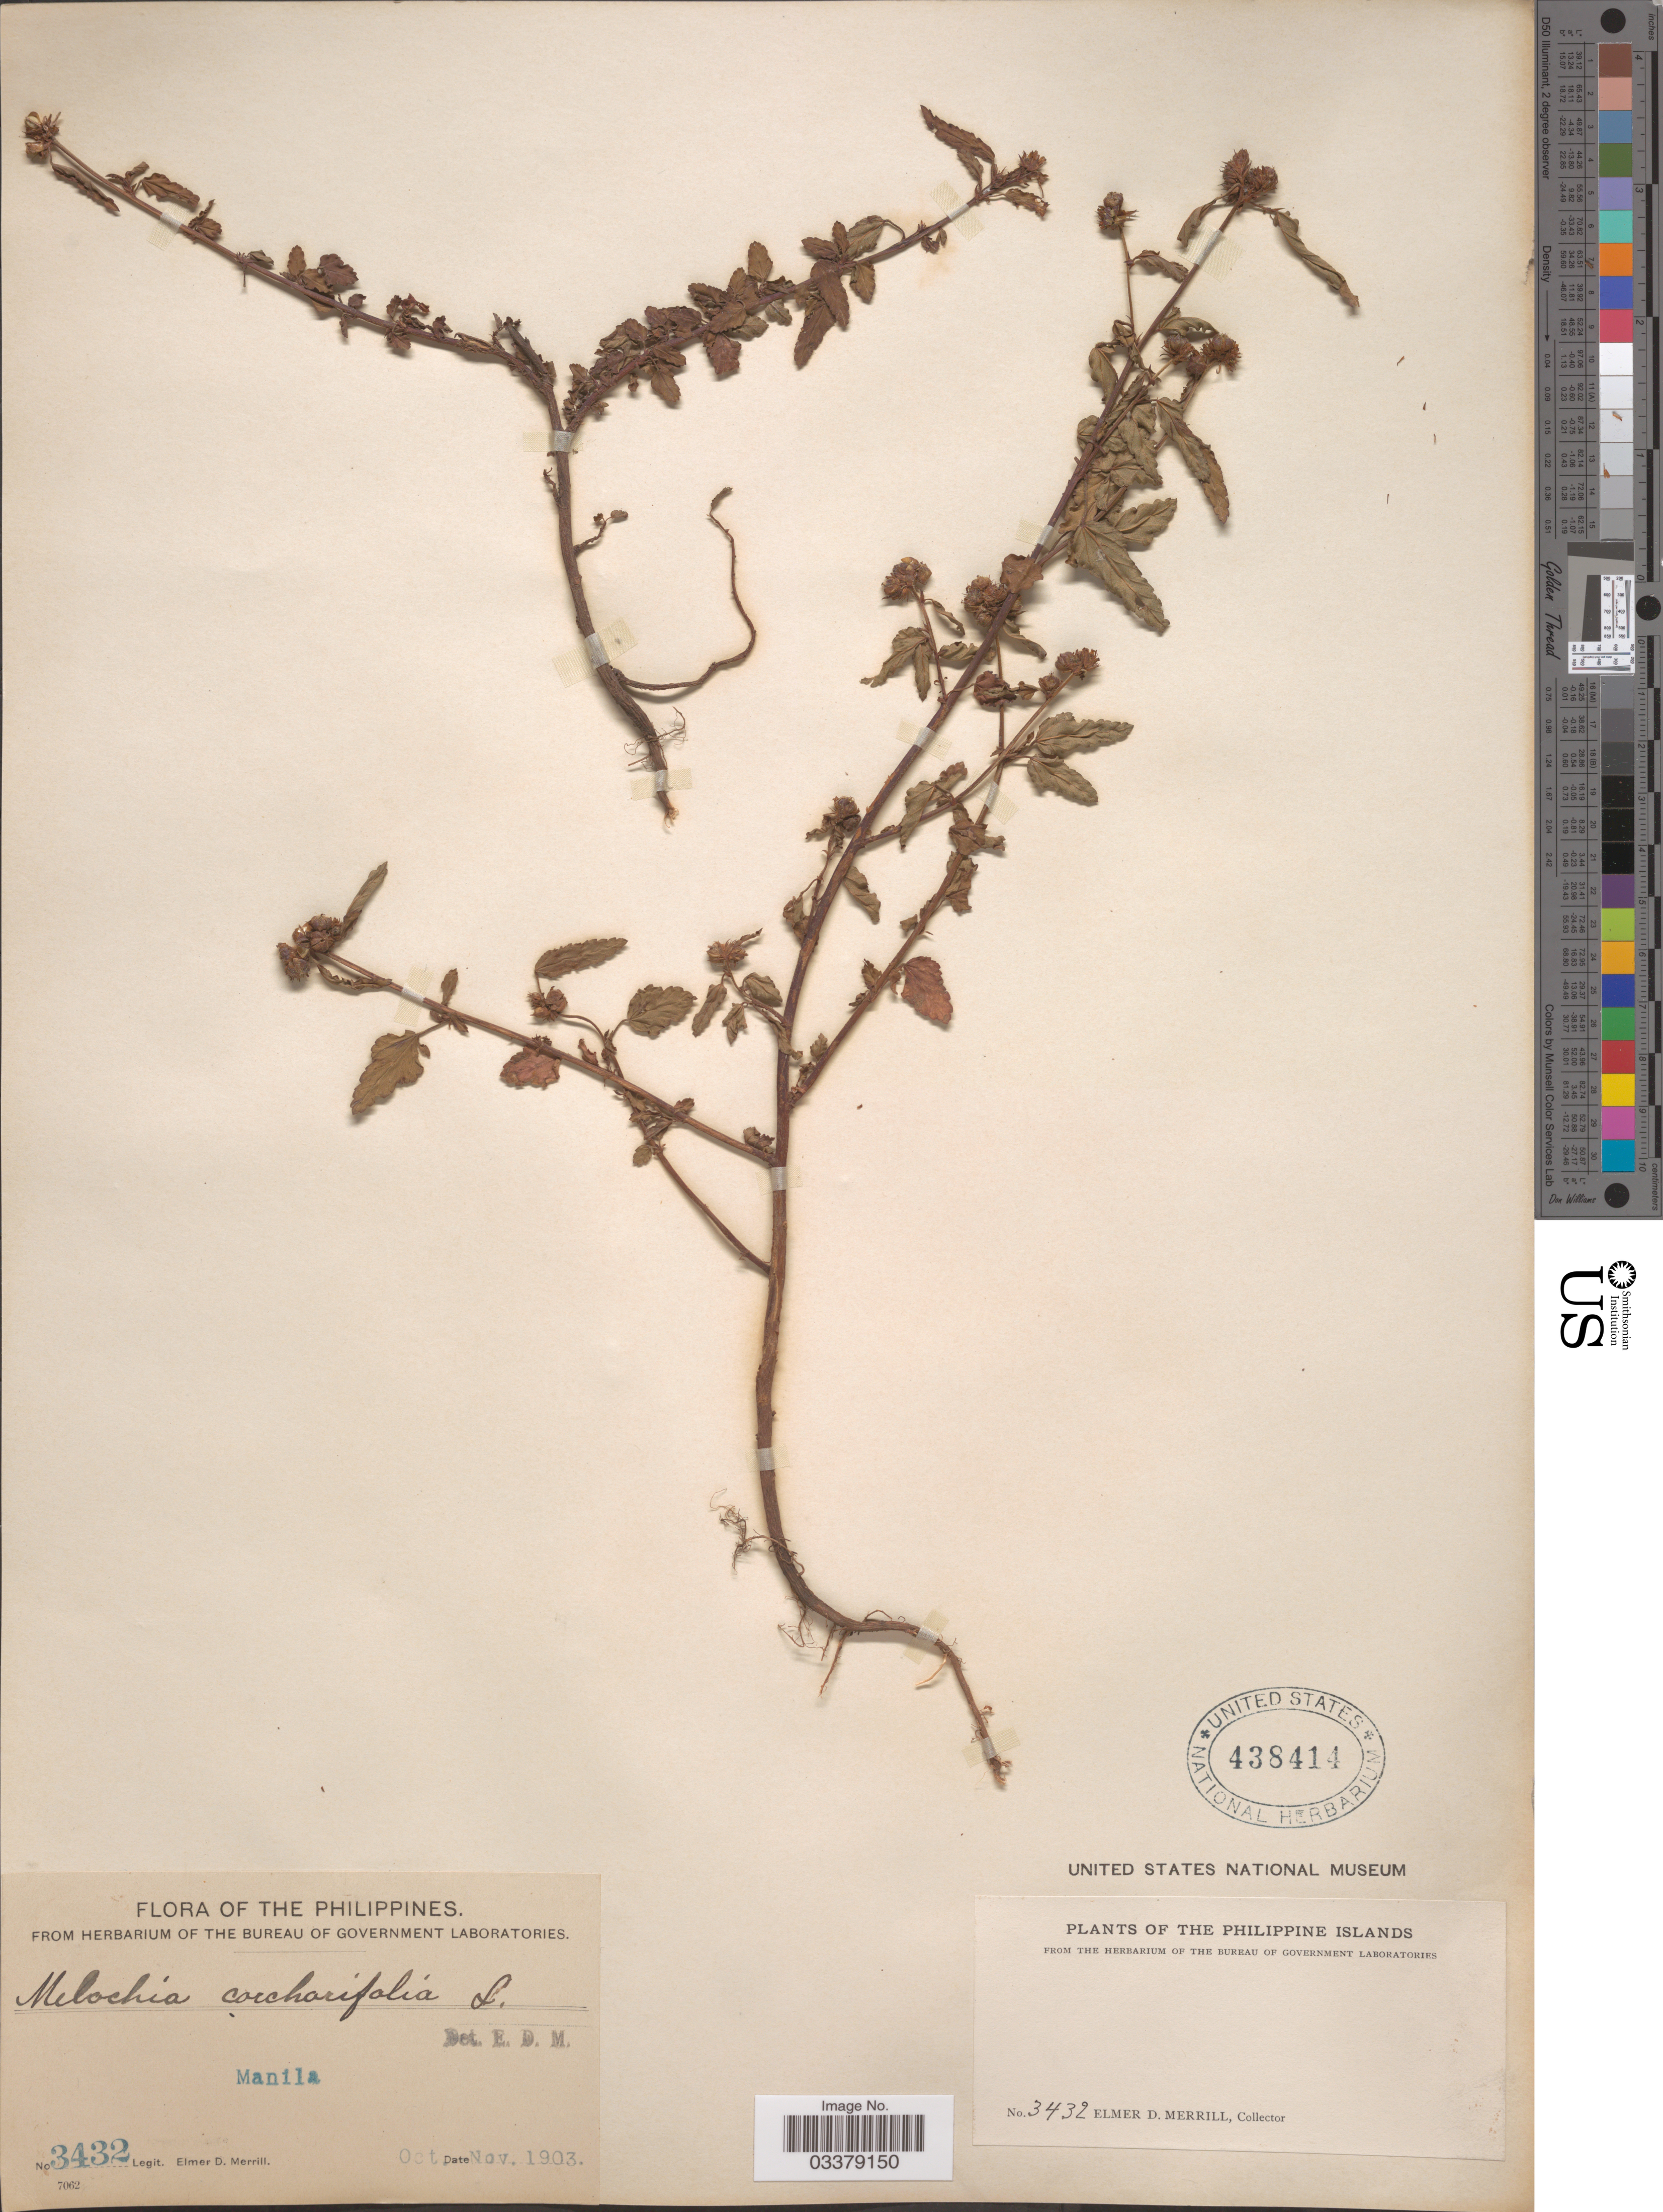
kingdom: Plantae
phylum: Tracheophyta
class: Magnoliopsida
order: Malvales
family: Malvaceae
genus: Melochia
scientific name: Melochia corchorifolia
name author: L.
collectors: E. D. Merrill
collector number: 3432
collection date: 1903-10/1903-11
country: Philippines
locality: Manila.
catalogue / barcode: US 438414